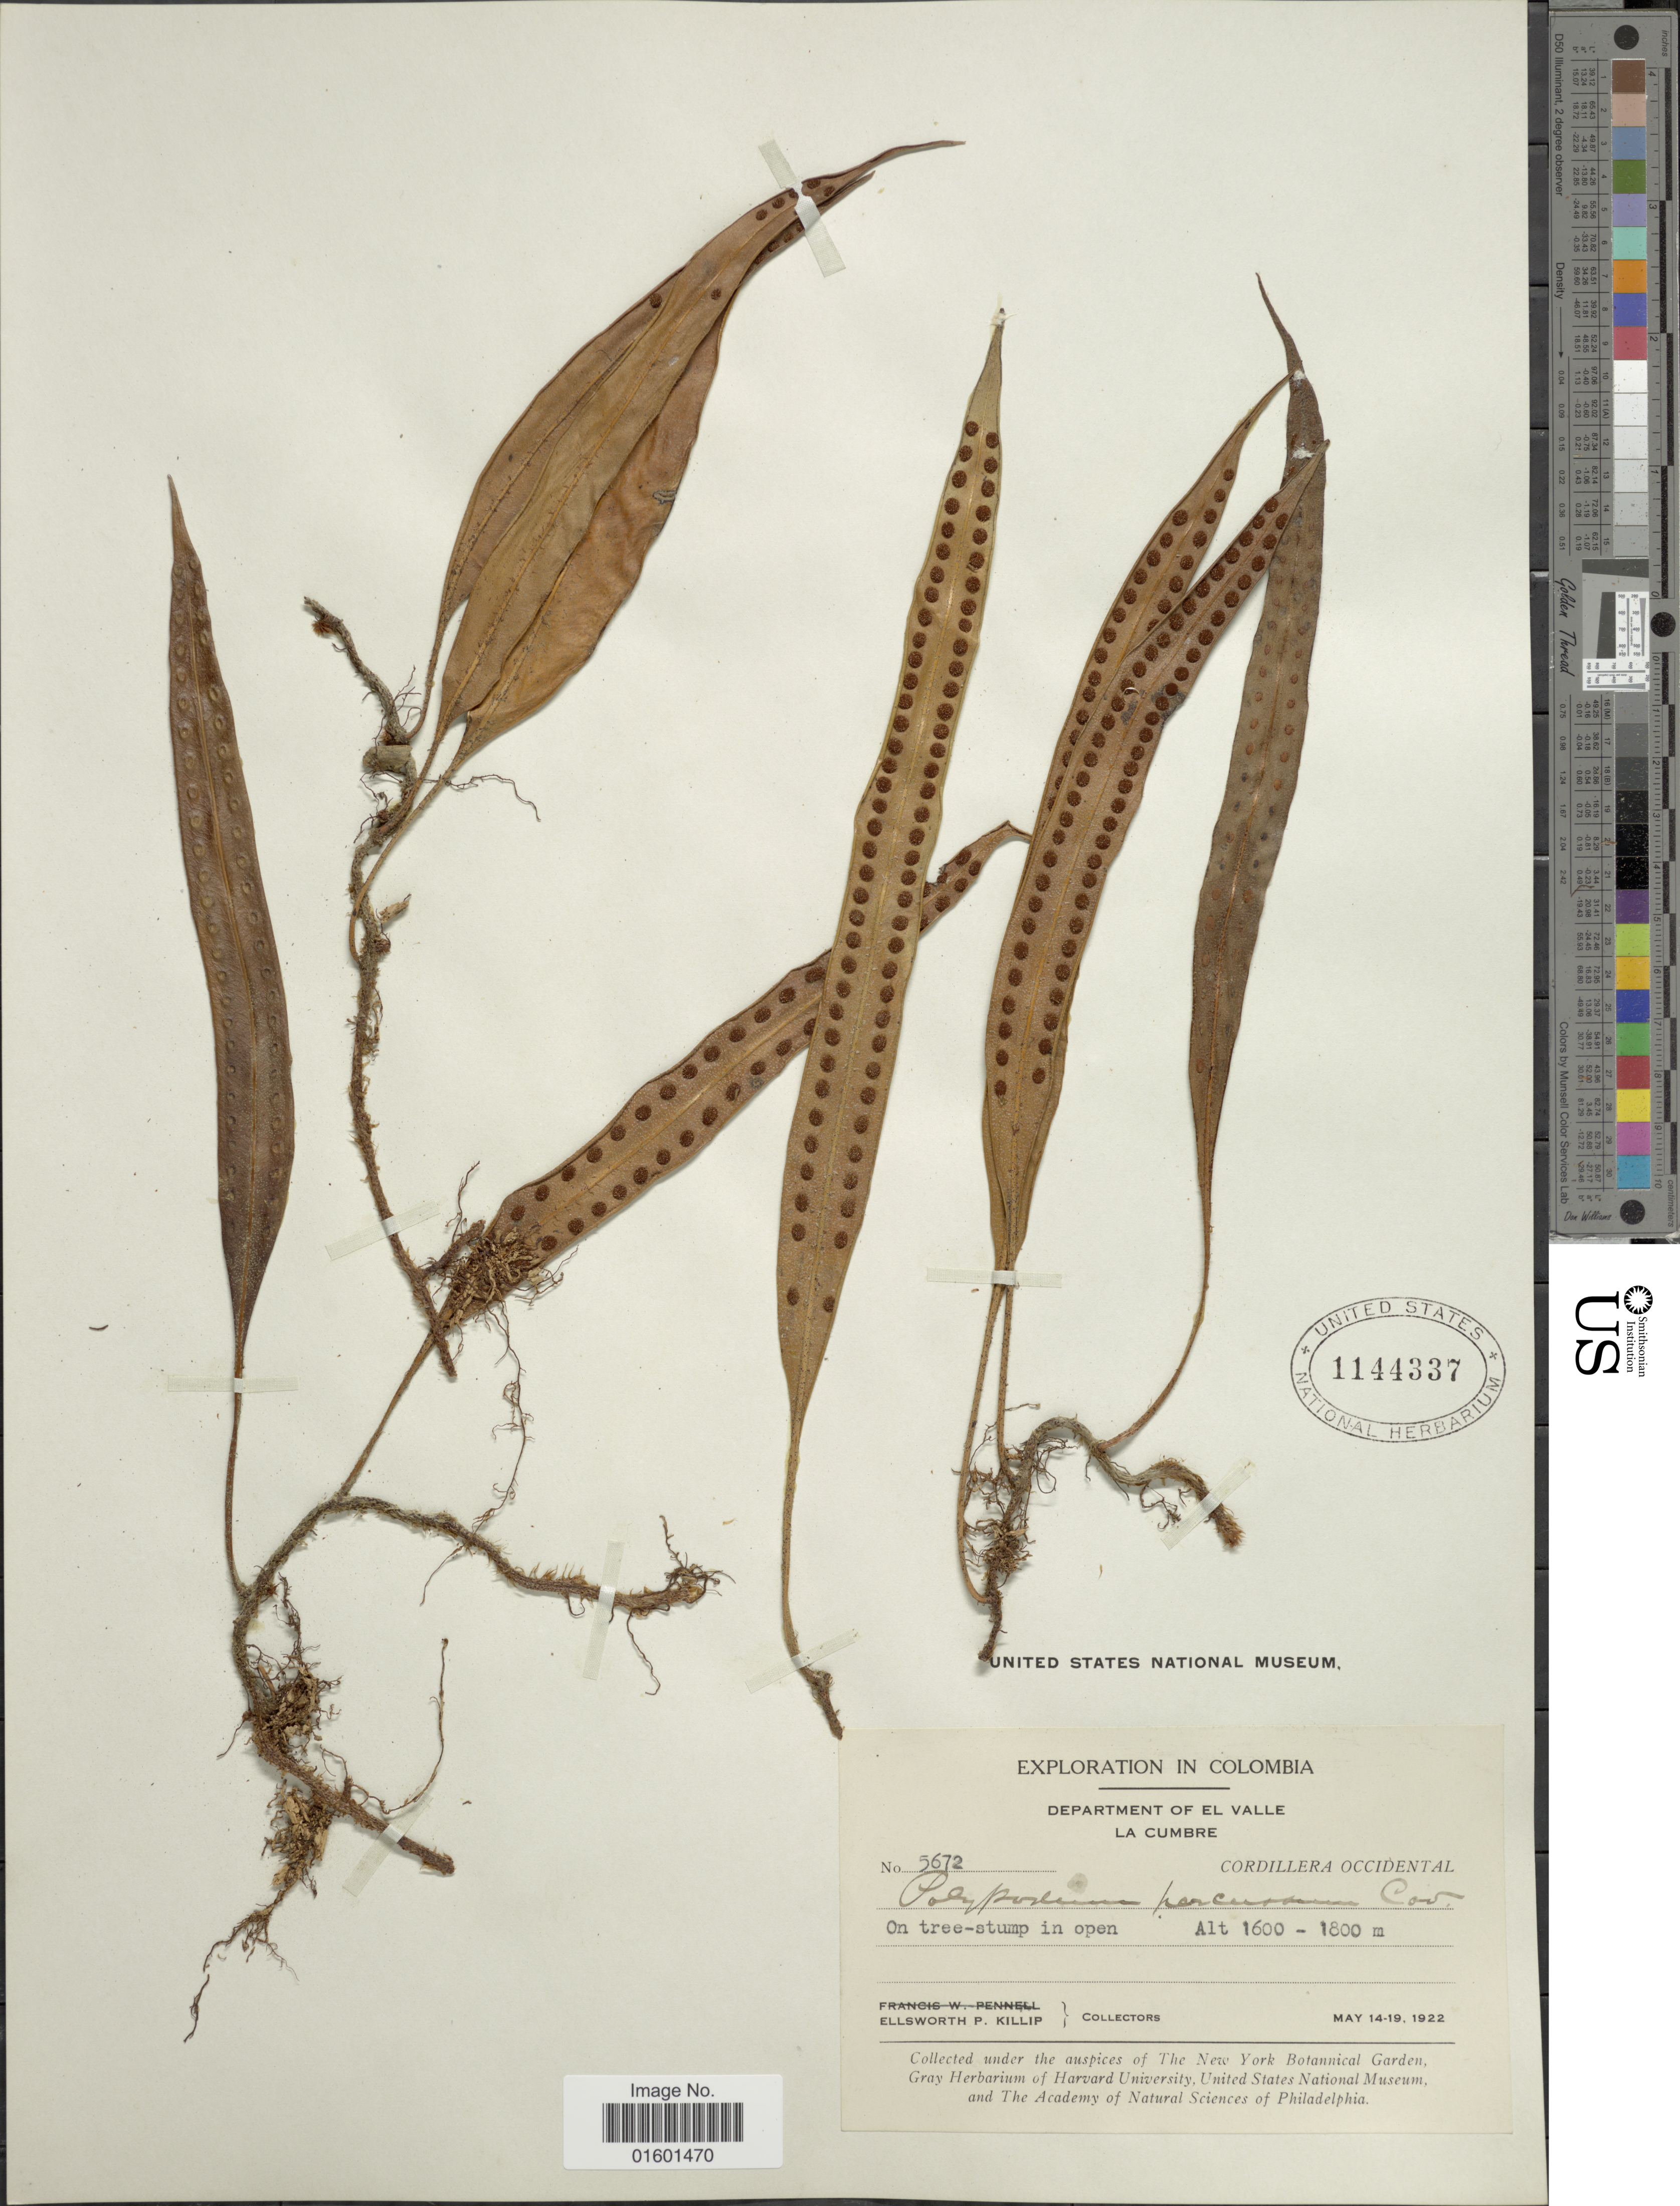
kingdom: Plantae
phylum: Tracheophyta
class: Polypodiopsida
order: Polypodiales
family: Polypodiaceae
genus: Microgramma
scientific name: Microgramma percussa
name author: (Cav.) de la Sota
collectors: E. P. Killip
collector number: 5672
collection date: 1922-05-14/1922-05-19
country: Colombia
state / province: Valle del Cauca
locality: Department of El Valle, La Cumbre, Cordillera Occidental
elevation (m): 1600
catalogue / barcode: US 1144337